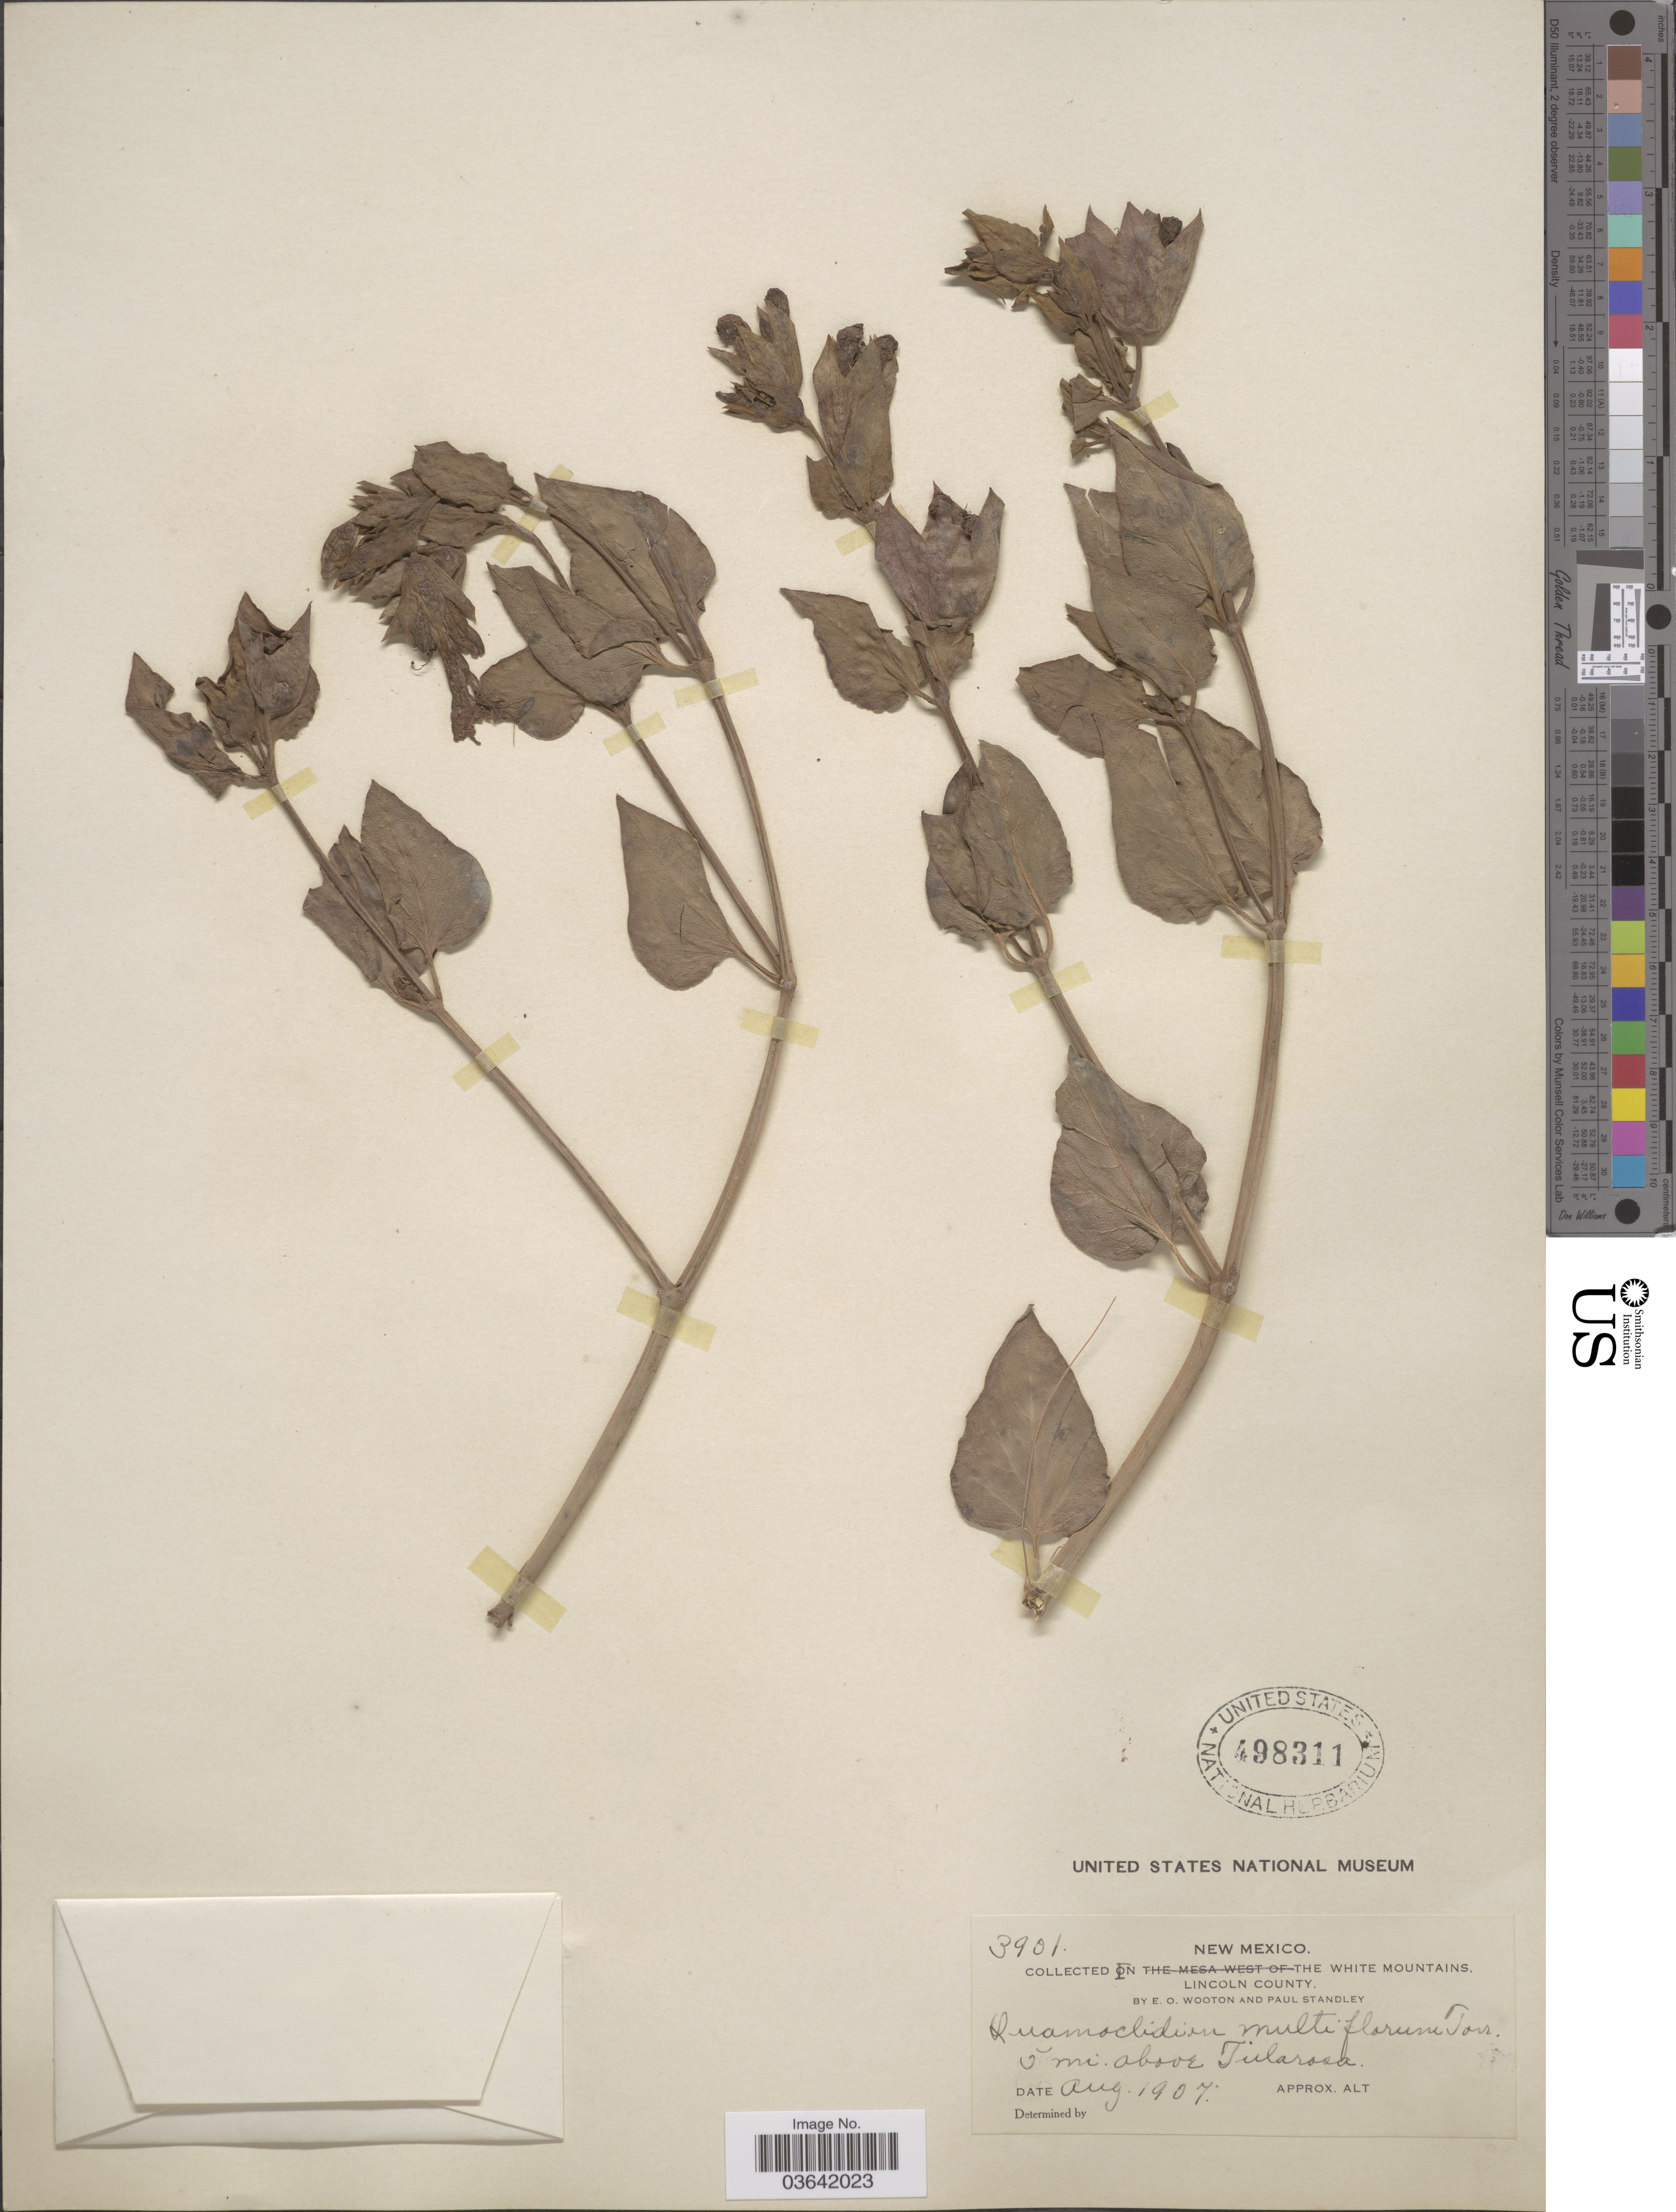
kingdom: Plantae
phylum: Tracheophyta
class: Magnoliopsida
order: Caryophyllales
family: Nyctaginaceae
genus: Quamoclidion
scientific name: Quamoclidion multiflorum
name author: (Torr.) A. Gray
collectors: E. O. Wooton & P. C. Standley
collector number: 3901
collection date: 1907-08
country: United States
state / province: New Mexico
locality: The White Mountains. Lincoln County. 5 mi. above Tularosa.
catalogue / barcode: US 498311